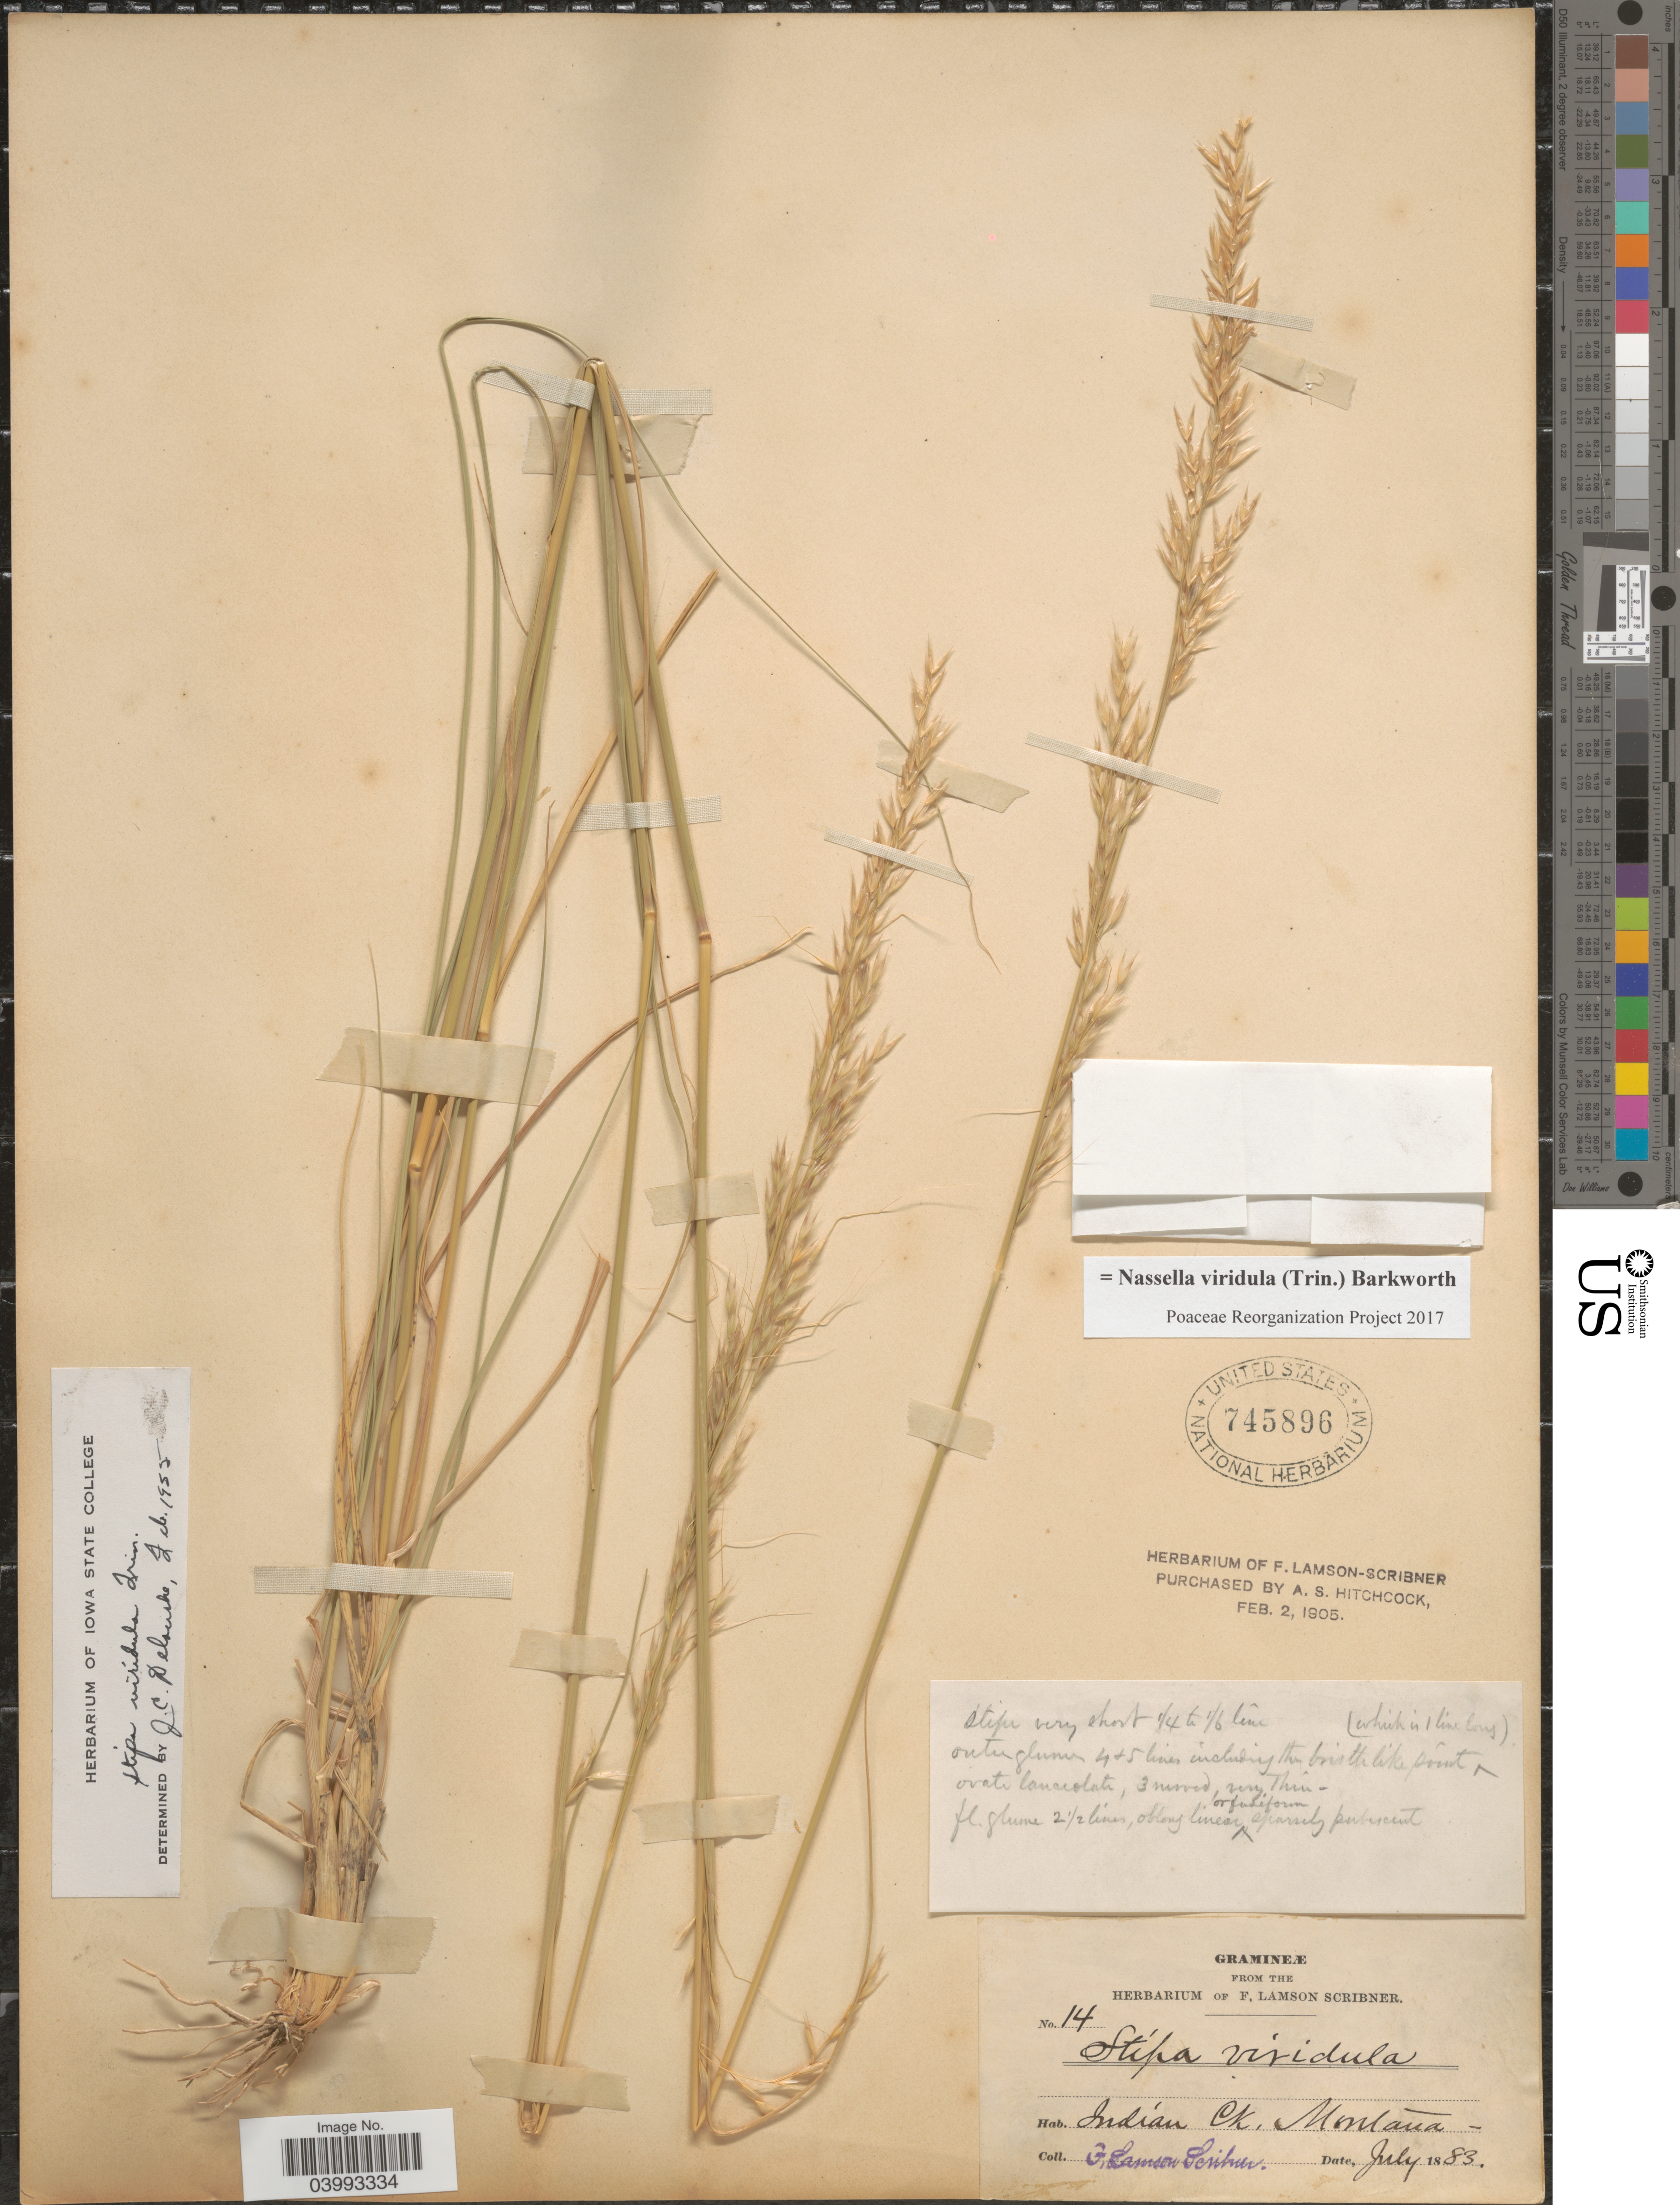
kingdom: Plantae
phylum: Tracheophyta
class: Liliopsida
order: Poales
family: Poaceae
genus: Nassella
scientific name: Nassella viridula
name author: (Trin.) Barkworth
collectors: F. L. Scribner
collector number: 14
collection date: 1883-07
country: United States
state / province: Montana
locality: Indian Ck.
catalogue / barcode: US 745896